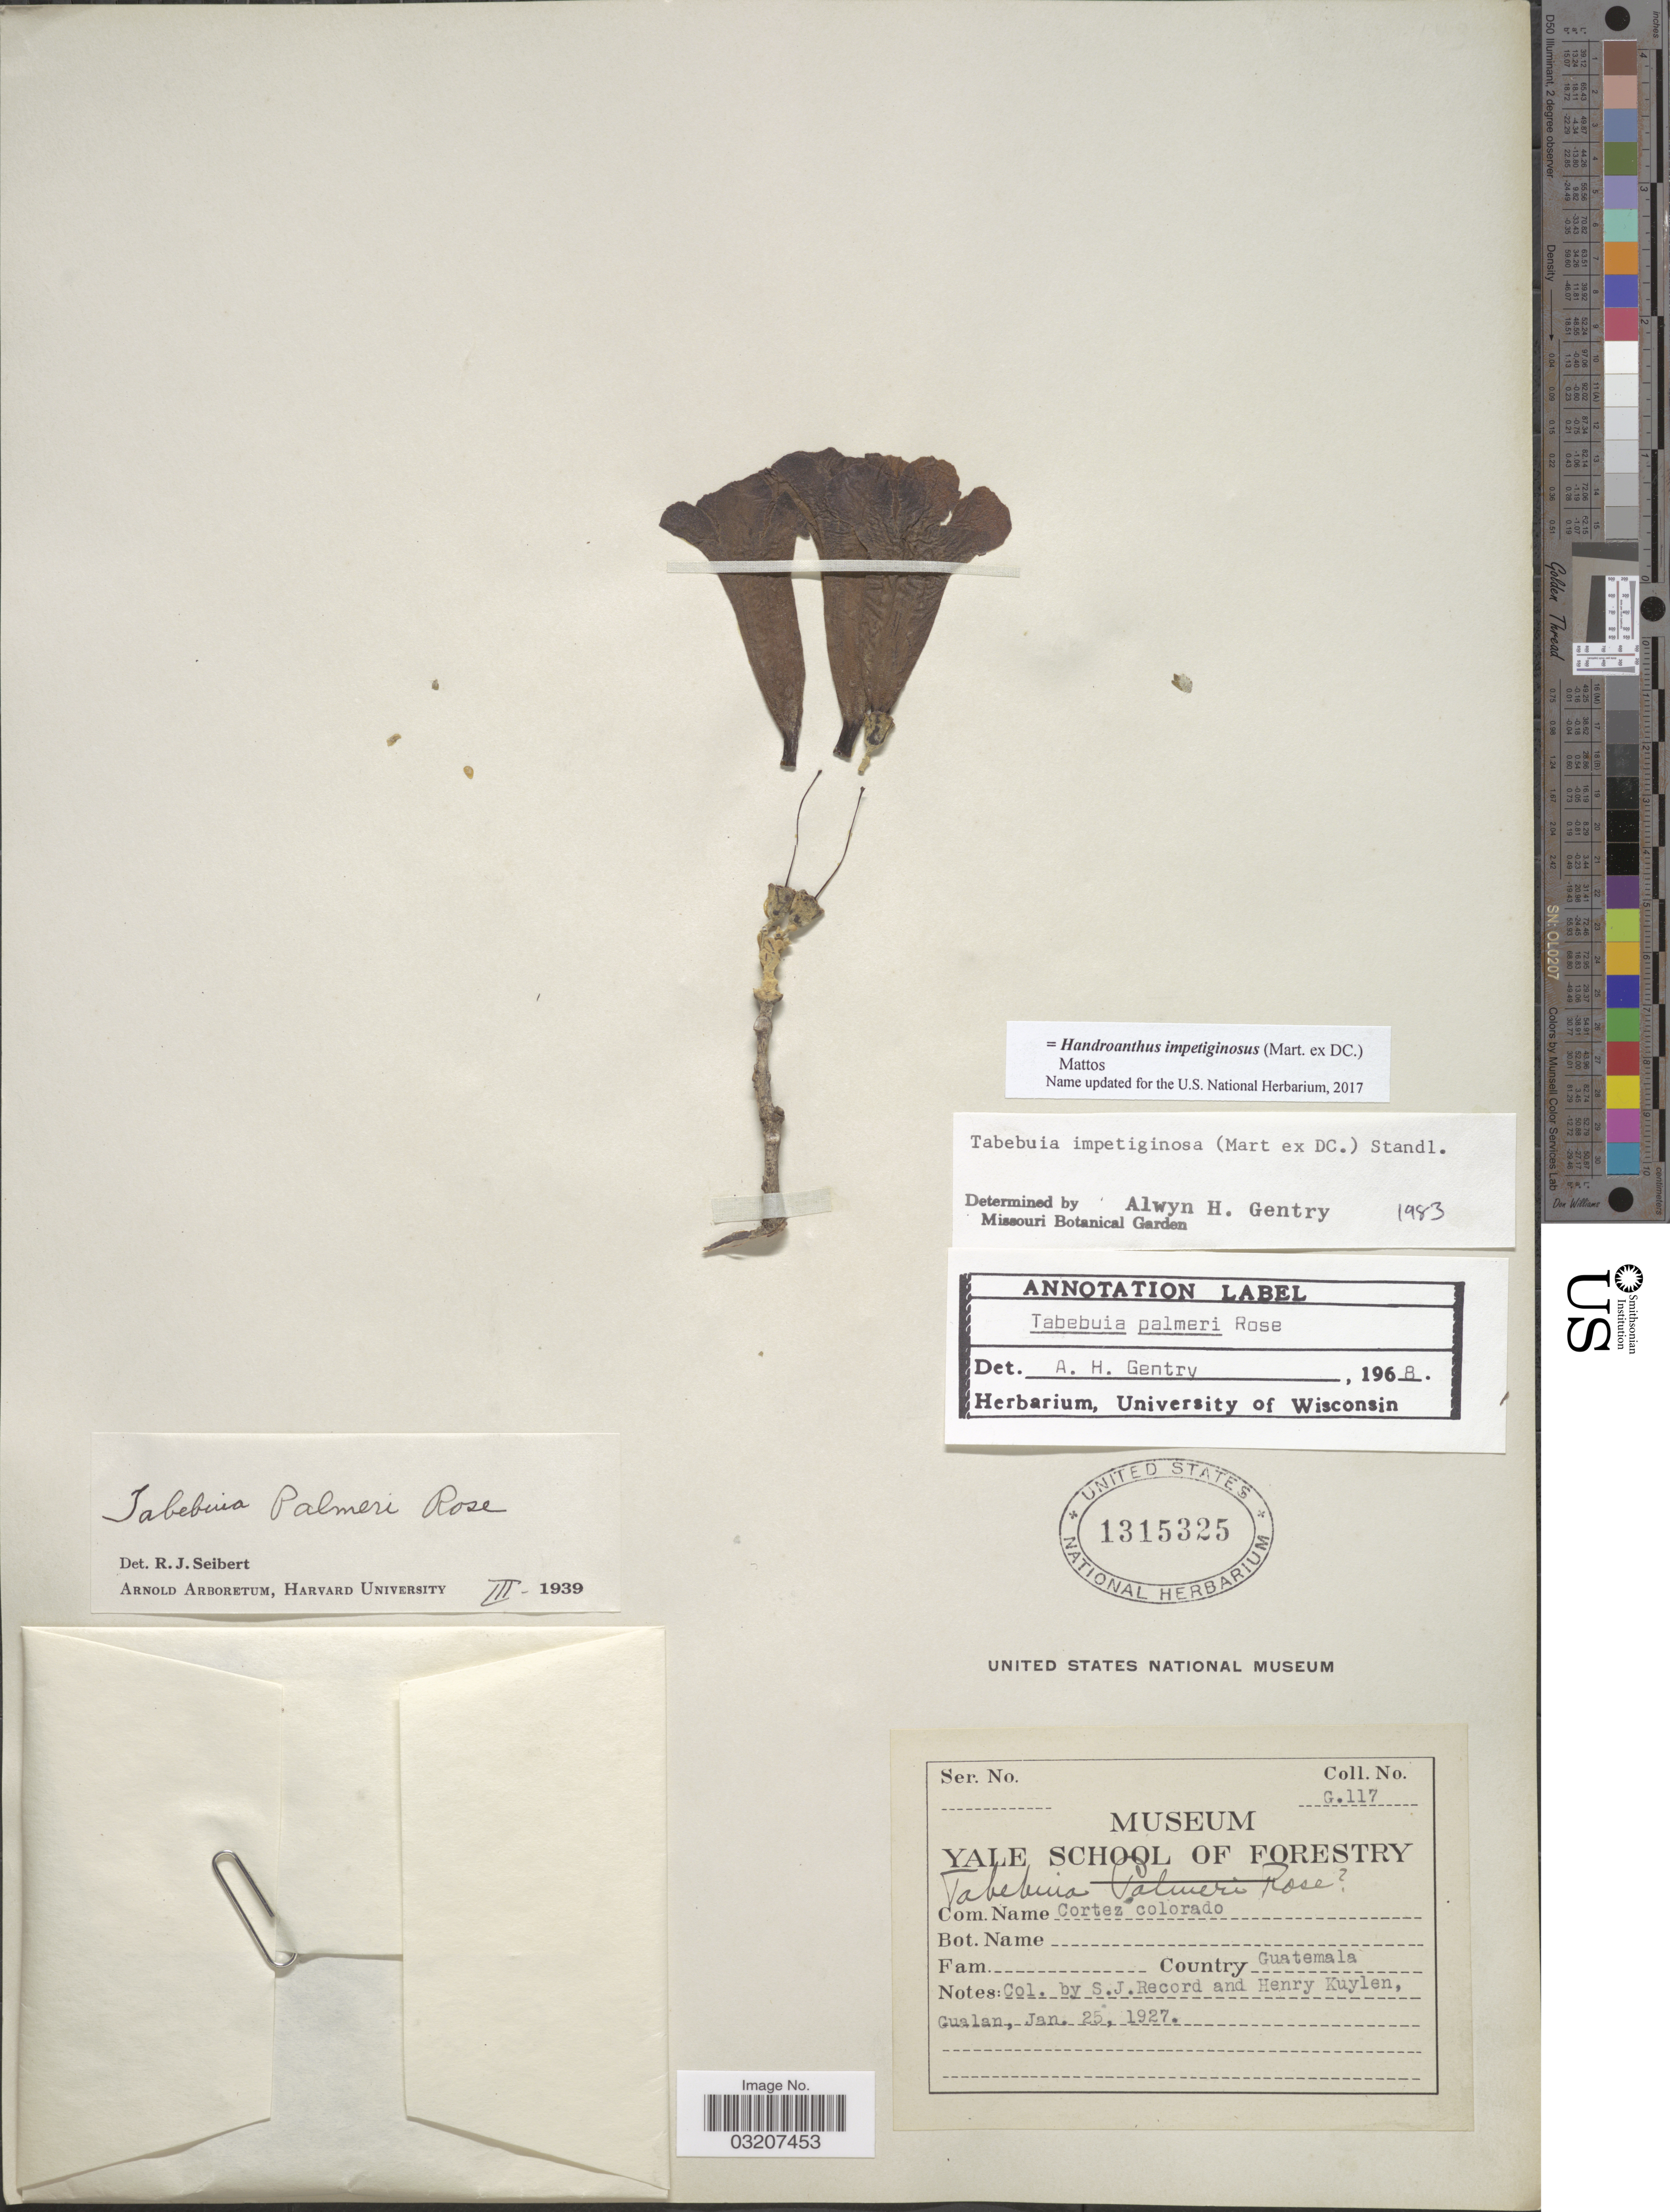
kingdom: Plantae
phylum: Tracheophyta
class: Magnoliopsida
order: Lamiales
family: Bignoniaceae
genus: Handroanthus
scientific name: Handroanthus impetiginosus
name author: (Mart. ex DC.) Mattos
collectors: S. J. Record & H. Kuylen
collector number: G. 117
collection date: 1927-01-25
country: Guatemala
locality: Gualan.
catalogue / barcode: US 1315325